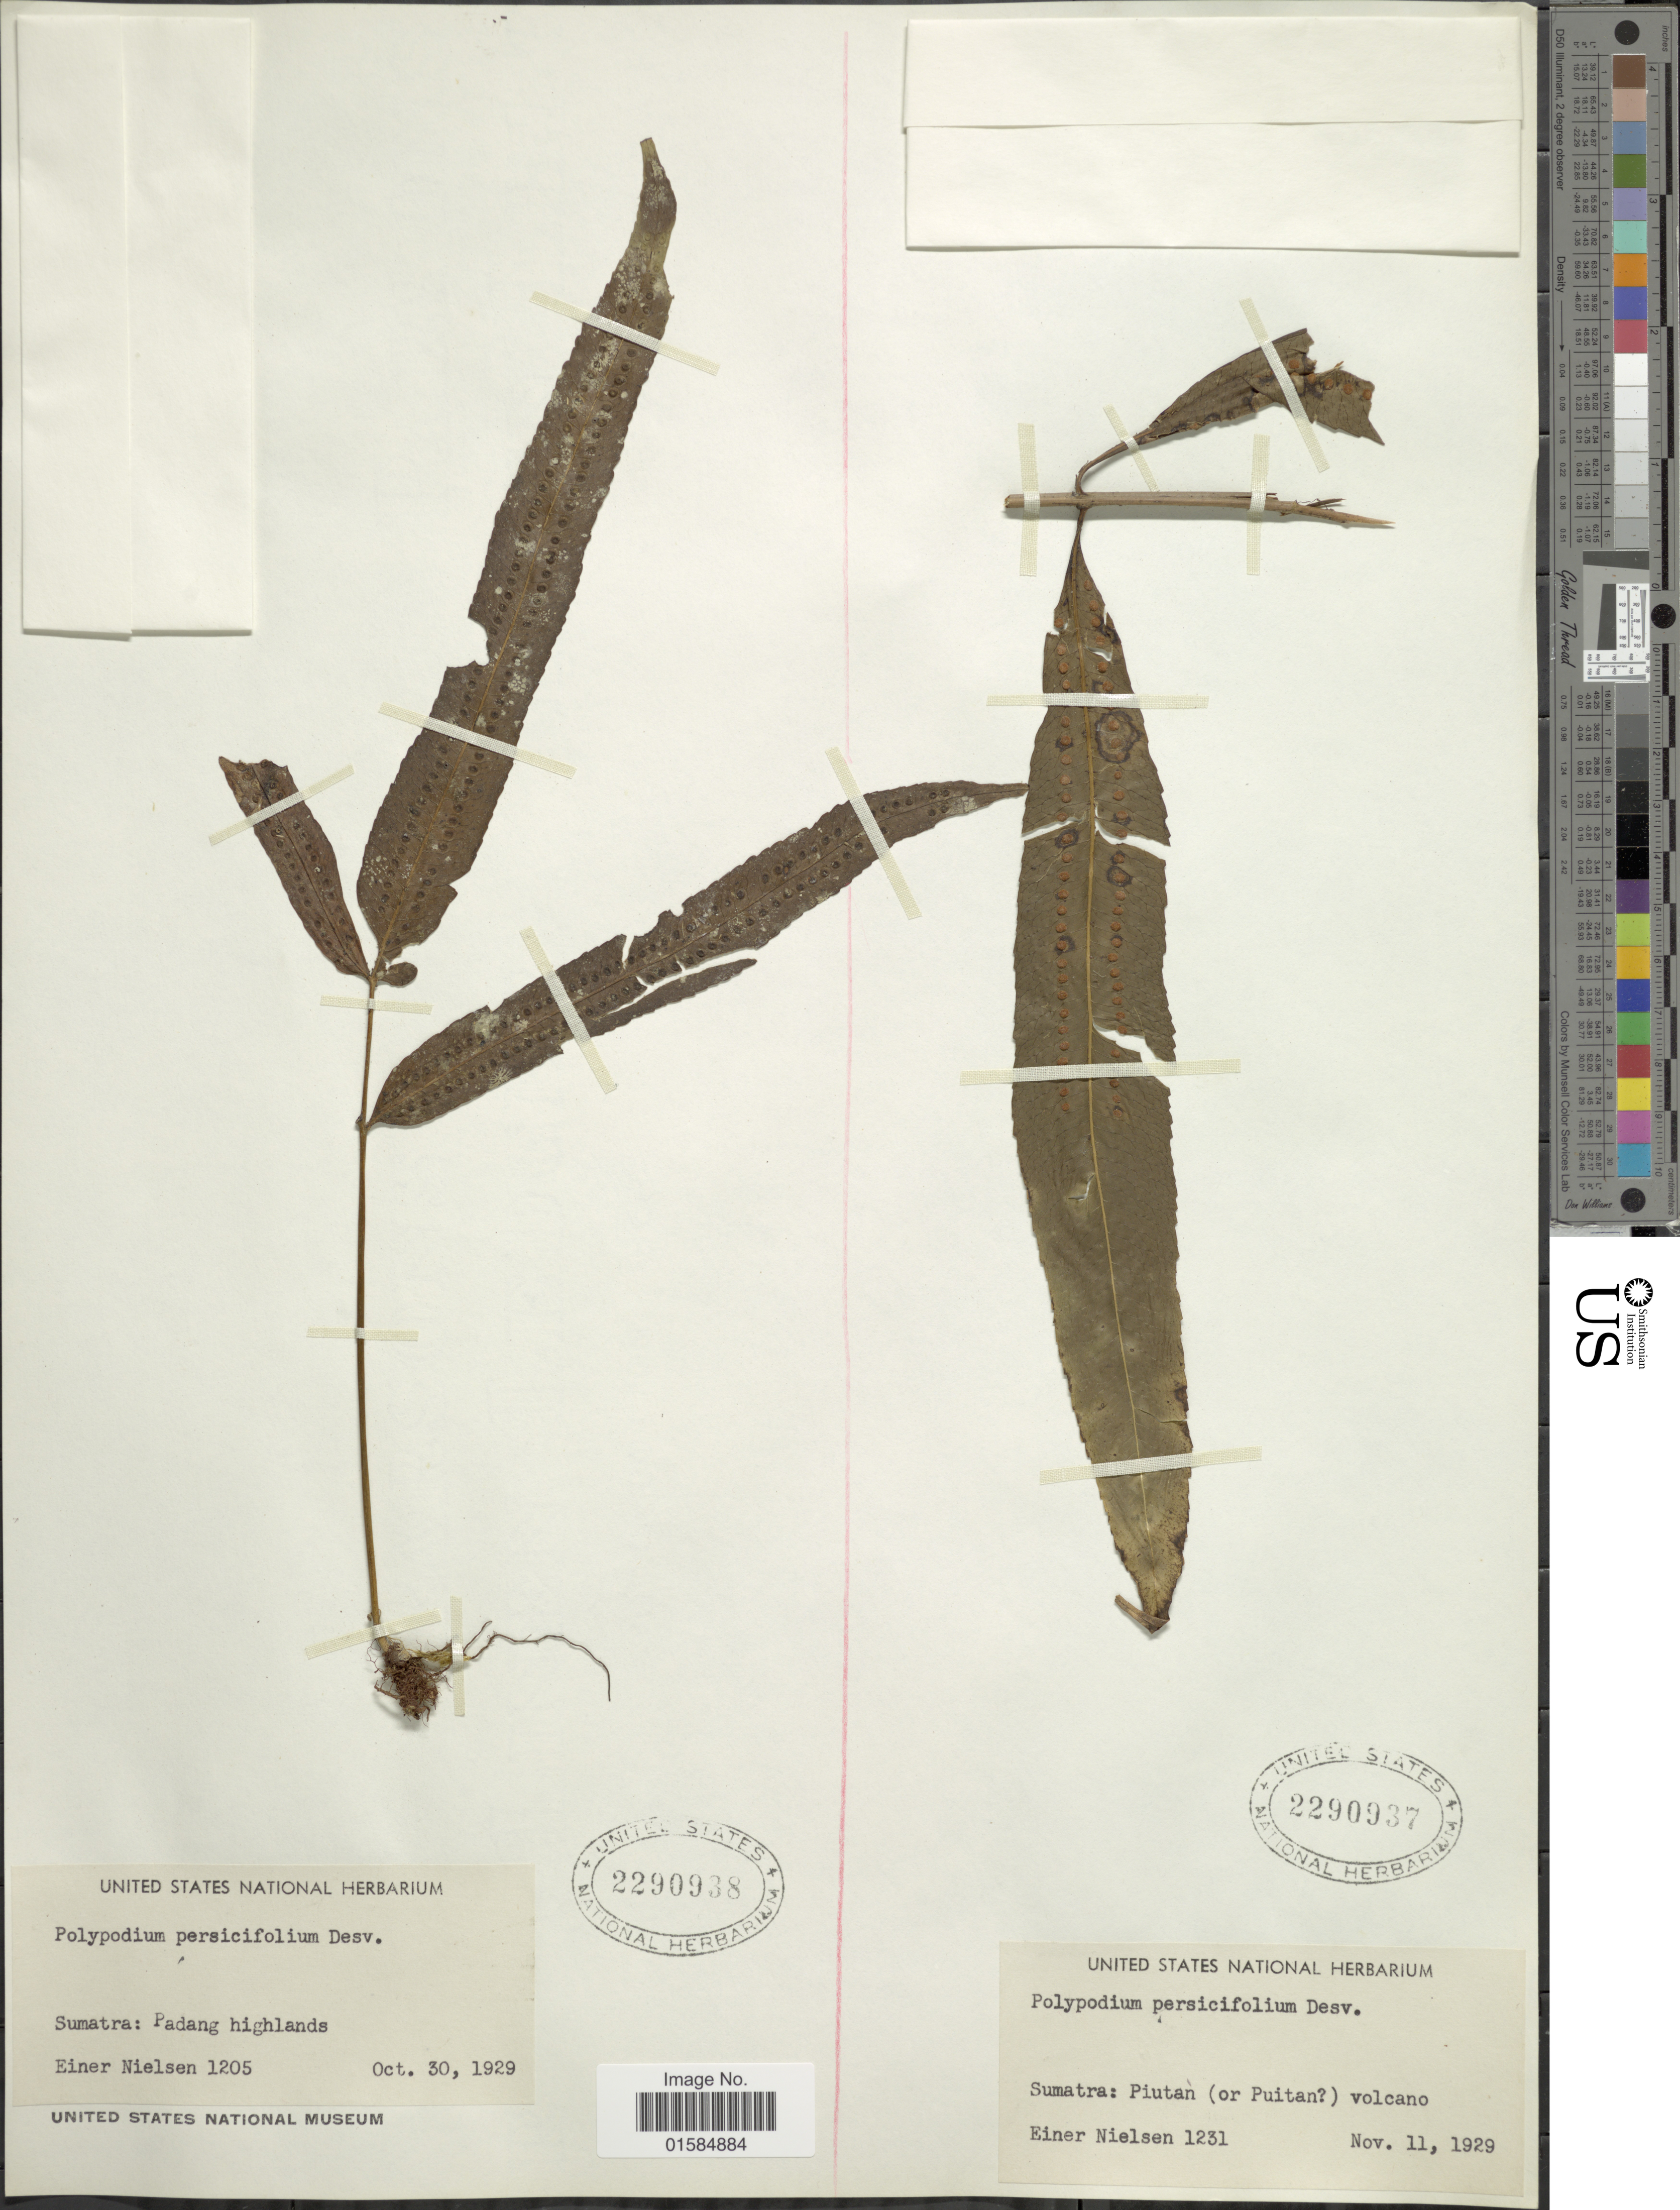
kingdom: Plantae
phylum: Tracheophyta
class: Polypodiopsida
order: Polypodiales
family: Polypodiaceae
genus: Goniophlebium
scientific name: Goniophlebium persicifolium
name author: (Desv.) Bedd.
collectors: E. Nielsen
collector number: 1205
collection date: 1929-10-30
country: Indonesia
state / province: Sumatra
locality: Sumatra: Padang highlands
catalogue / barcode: US 2290938